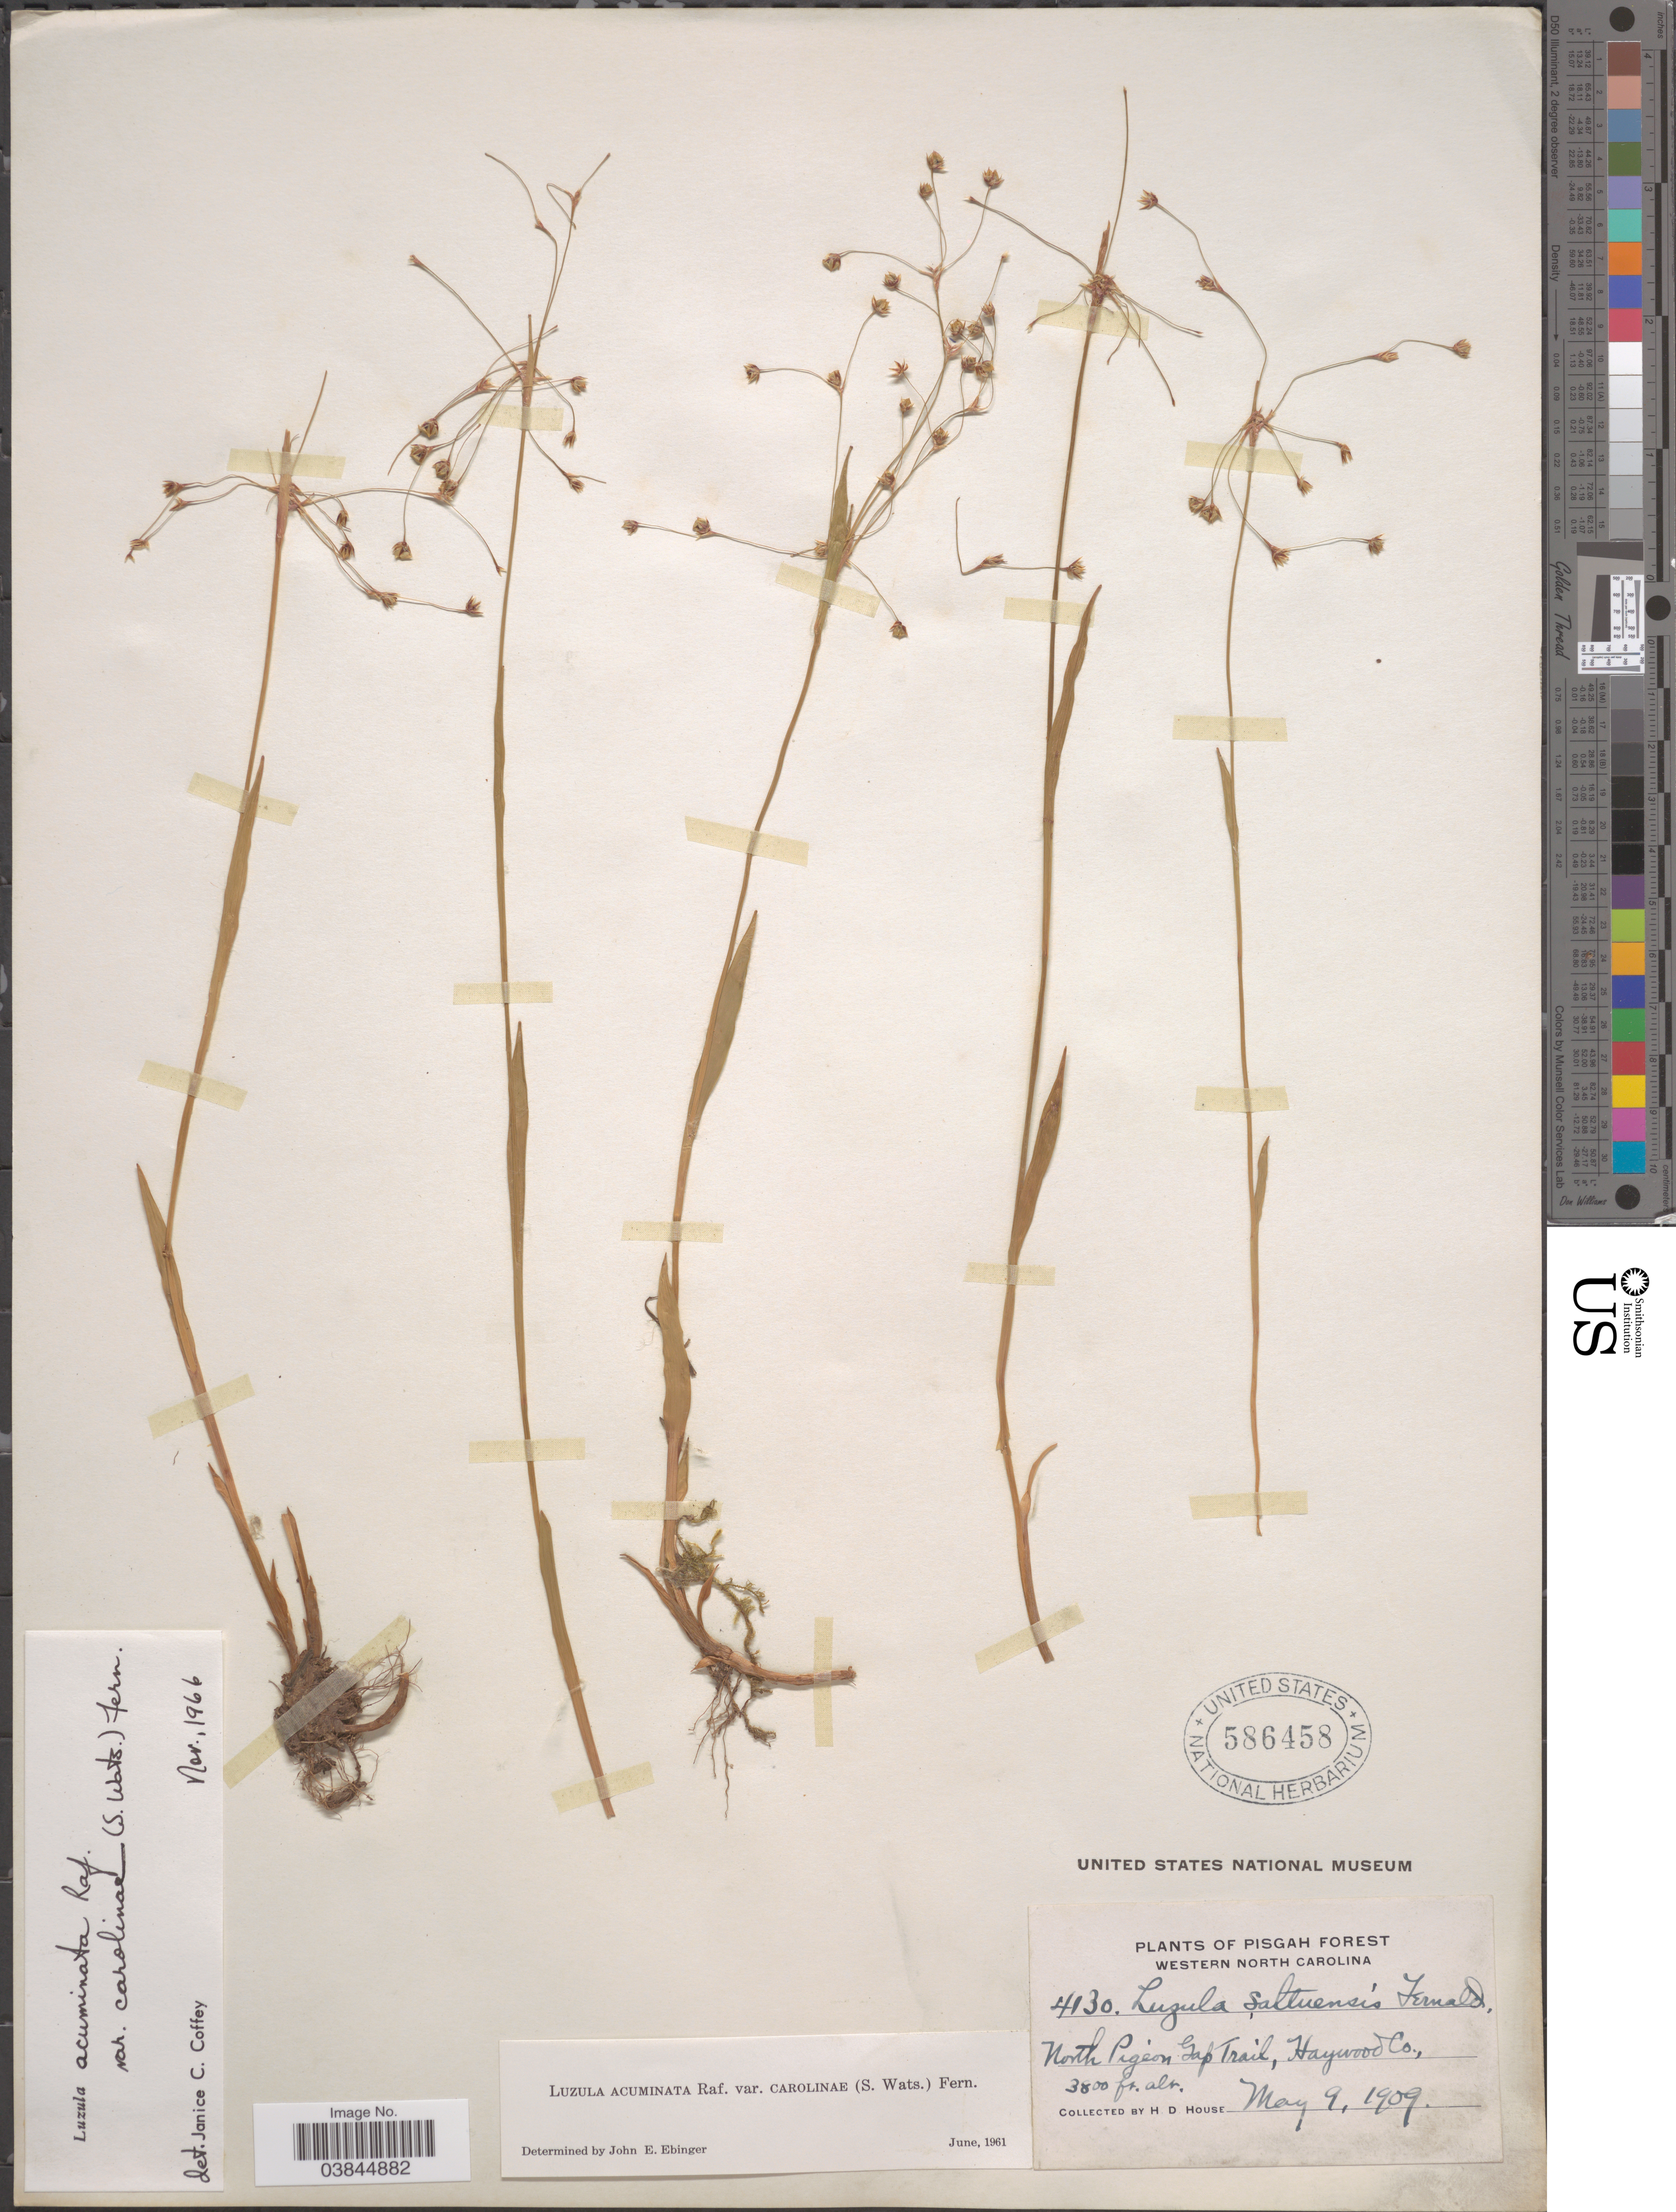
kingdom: Plantae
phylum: Tracheophyta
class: Liliopsida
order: Poales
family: Juncaceae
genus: Luzula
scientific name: Luzula acuminata var. carolinae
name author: (S. Watson) Fernald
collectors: H. D. House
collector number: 4130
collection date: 1909-05-09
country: United States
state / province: North Carolina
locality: Pisgah Forest. Western North Carolina. North Pigeon Gap Trail, Haywood Co.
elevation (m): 1158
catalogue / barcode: US 586458